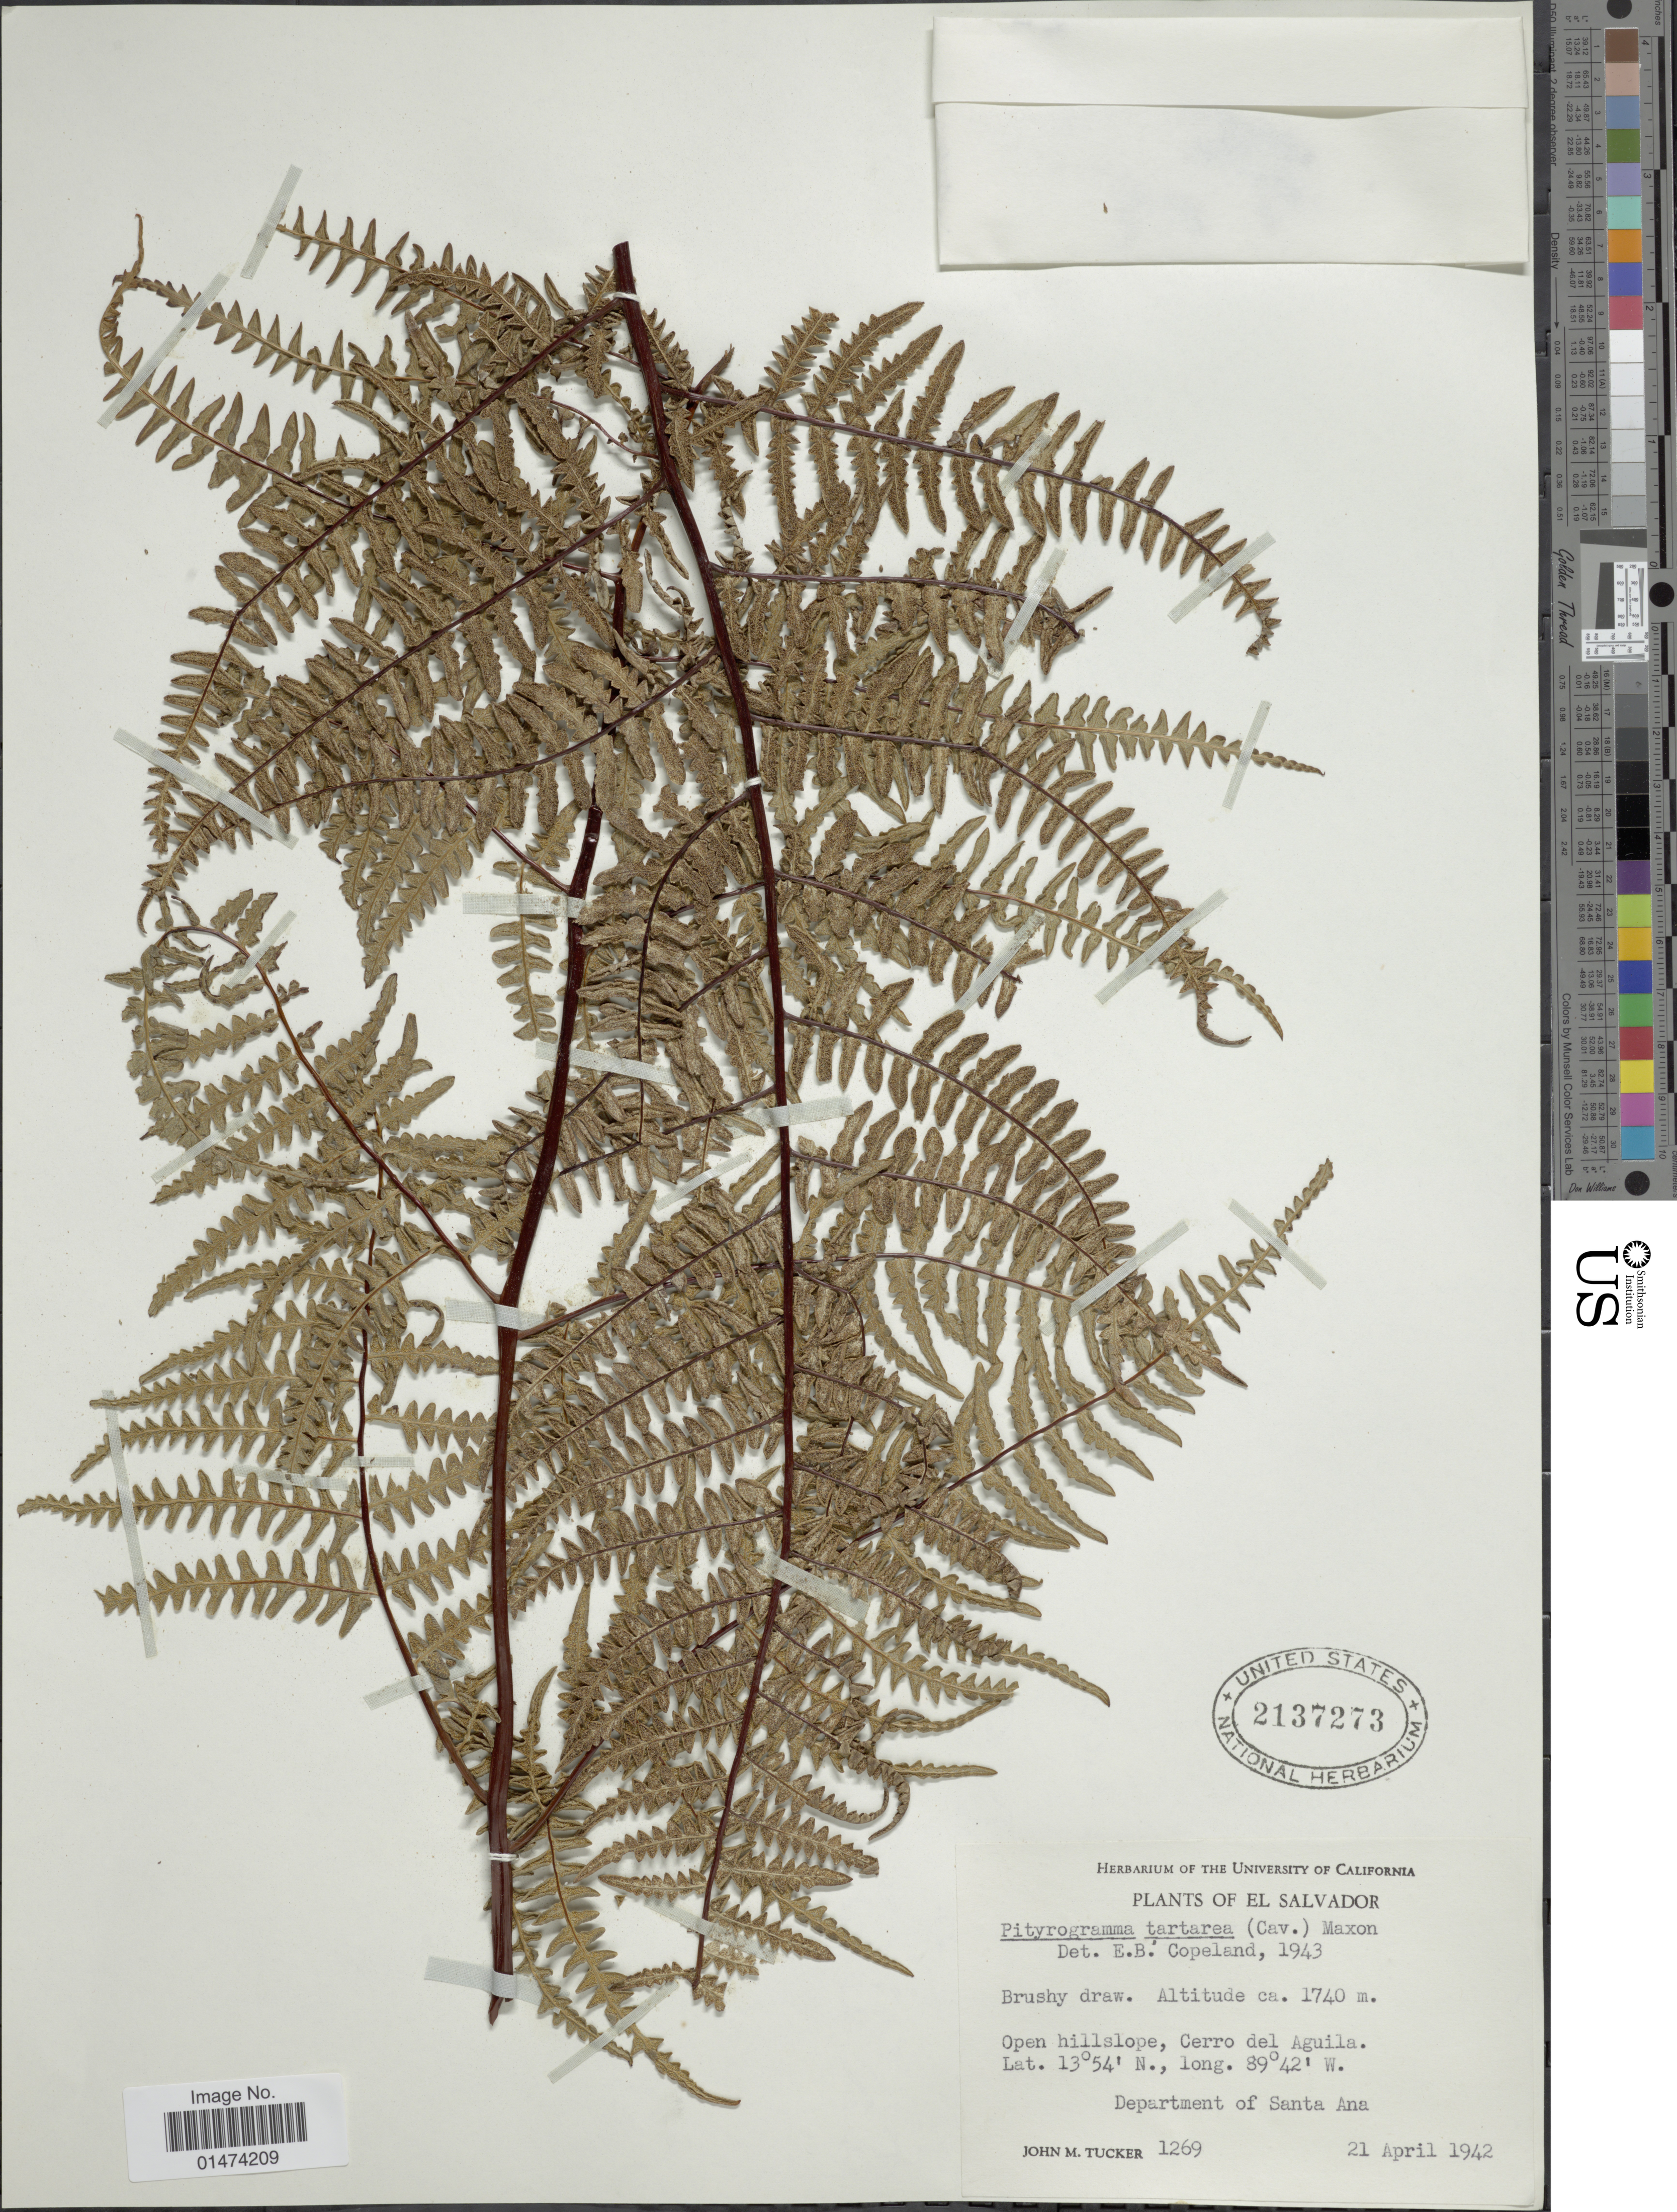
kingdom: Plantae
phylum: Tracheophyta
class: Polypodiopsida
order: Polypodiales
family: Pteridaceae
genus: Pityrogramma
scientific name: Pityrogramma tartarea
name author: (Cav.) Maxon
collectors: J. M. Tucker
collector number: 1269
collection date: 1942-04-21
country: El Salvador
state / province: Santa Ana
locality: Open hillsslope, Cerro del Aguila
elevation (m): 1740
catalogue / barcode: US 2137273